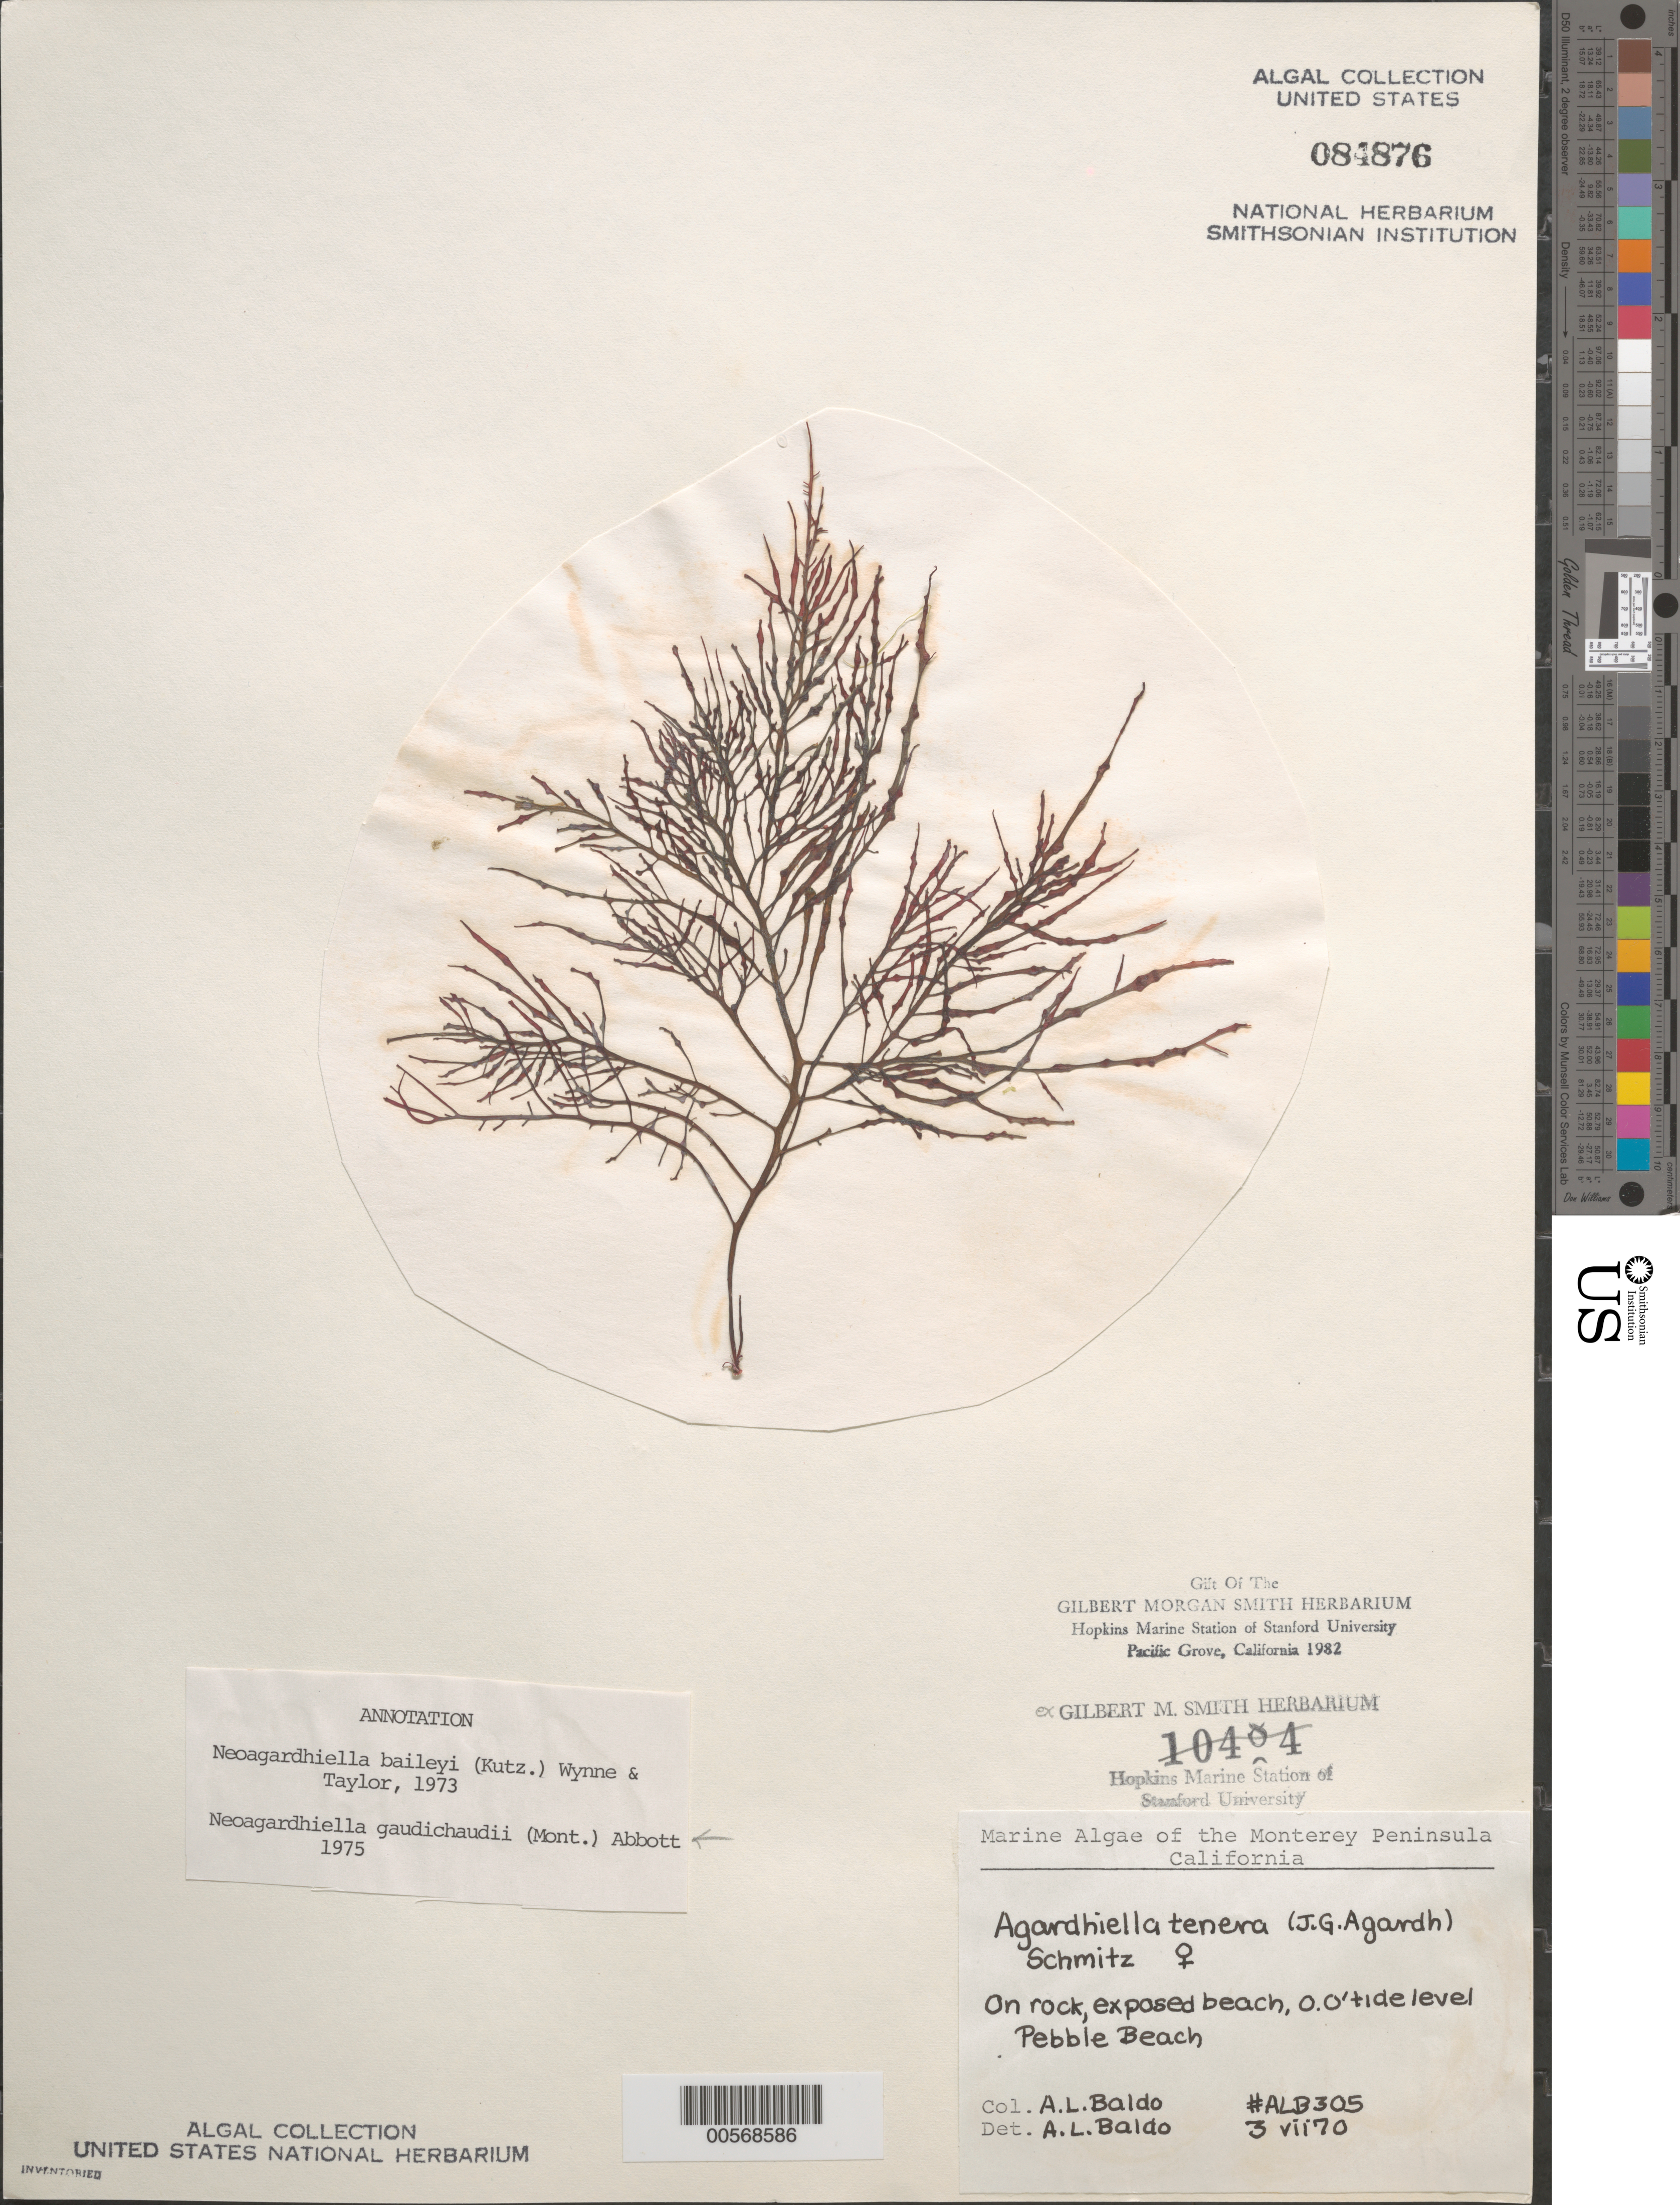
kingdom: Plantae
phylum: Rhodophyta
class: Florideophyceae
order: Gigartinales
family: Solieriaceae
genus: Sarcodiotheca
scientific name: Sarcodiotheca gaudichaudii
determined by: Algae name updating Project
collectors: A. Baldo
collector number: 305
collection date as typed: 03 Jul 1970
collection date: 1970-07-03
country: United States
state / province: California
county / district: Monterey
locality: Pebble Beach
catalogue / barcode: US 84876